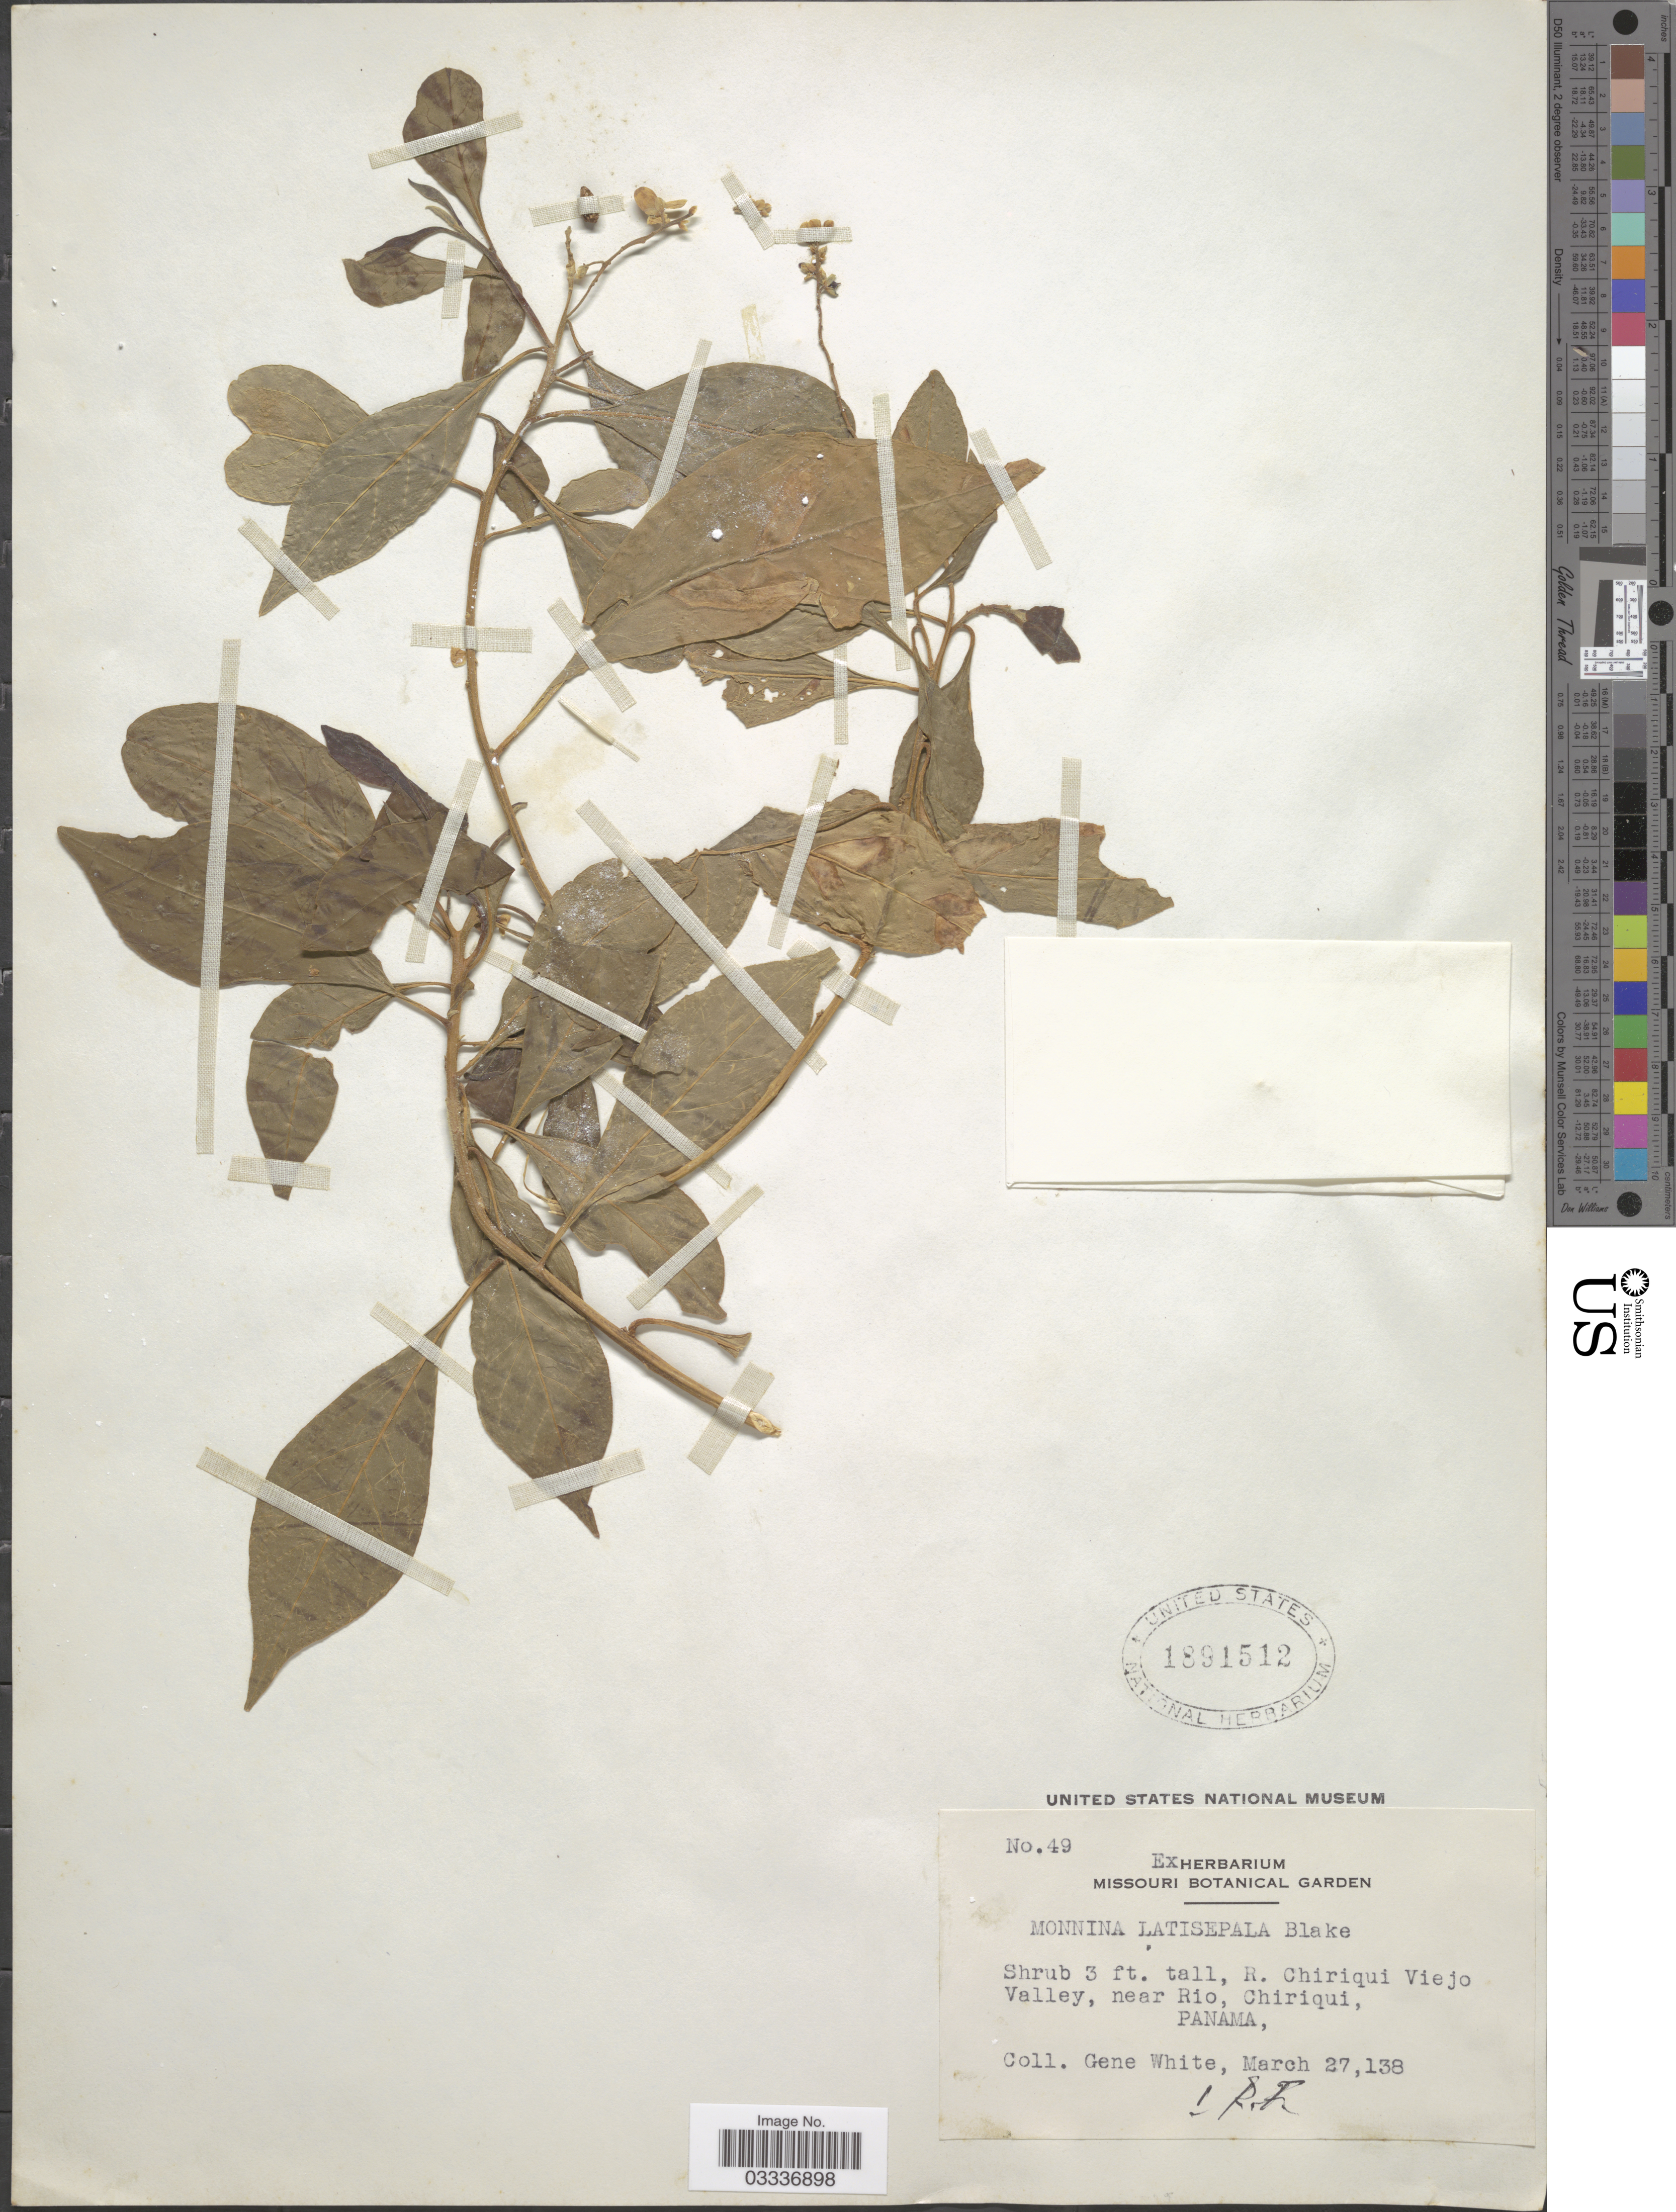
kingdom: Plantae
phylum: Tracheophyta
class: Magnoliopsida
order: Fabales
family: Polygalaceae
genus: Monnina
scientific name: Monnina latisepala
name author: S.F. Blake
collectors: G. White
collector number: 49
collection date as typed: March 27, 138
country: Panama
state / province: Chiriqui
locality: R. Chiriqui Viejo Valley, near Rio.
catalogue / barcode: US 1891512